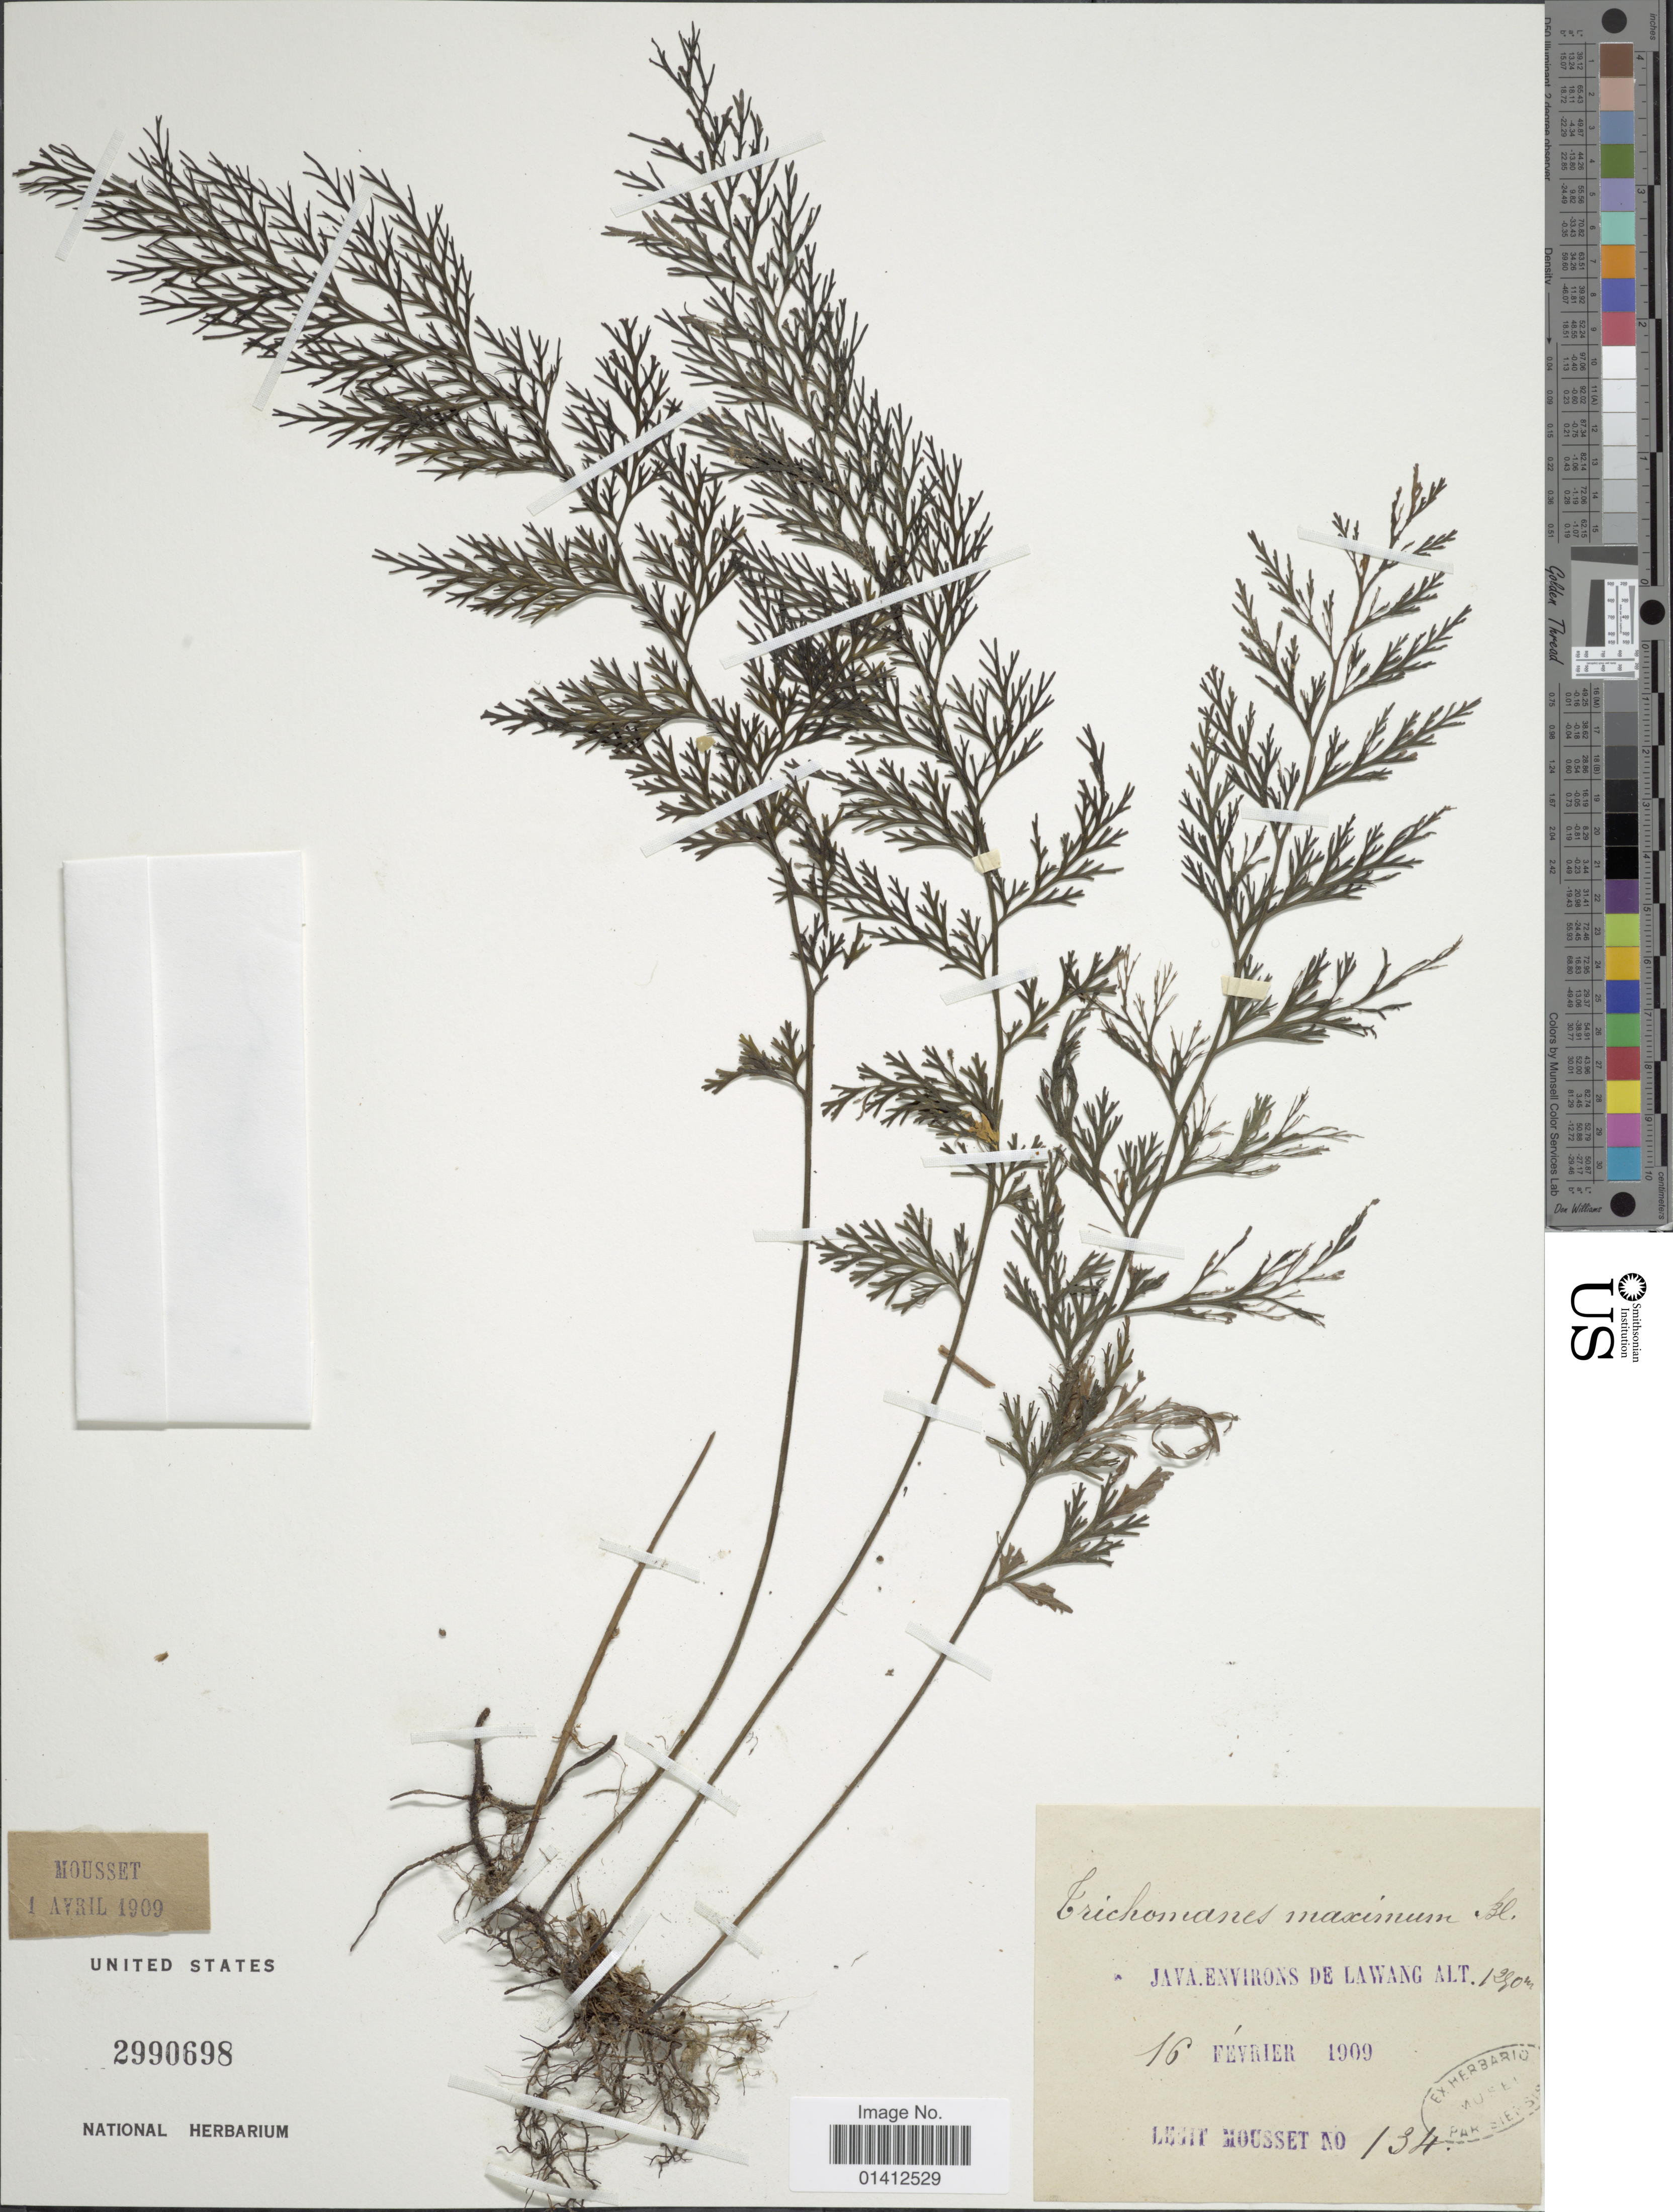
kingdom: Plantae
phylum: Tracheophyta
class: Polypodiopsida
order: Hymenophyllales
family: Hymenophyllaceae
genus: Vandenboschia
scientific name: Vandenboschia maxima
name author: (Blume) Copel.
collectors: Mousset, --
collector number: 134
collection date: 1909-02-16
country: Indonesia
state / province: Java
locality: Environs de Lawang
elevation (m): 1280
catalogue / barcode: US 2990698